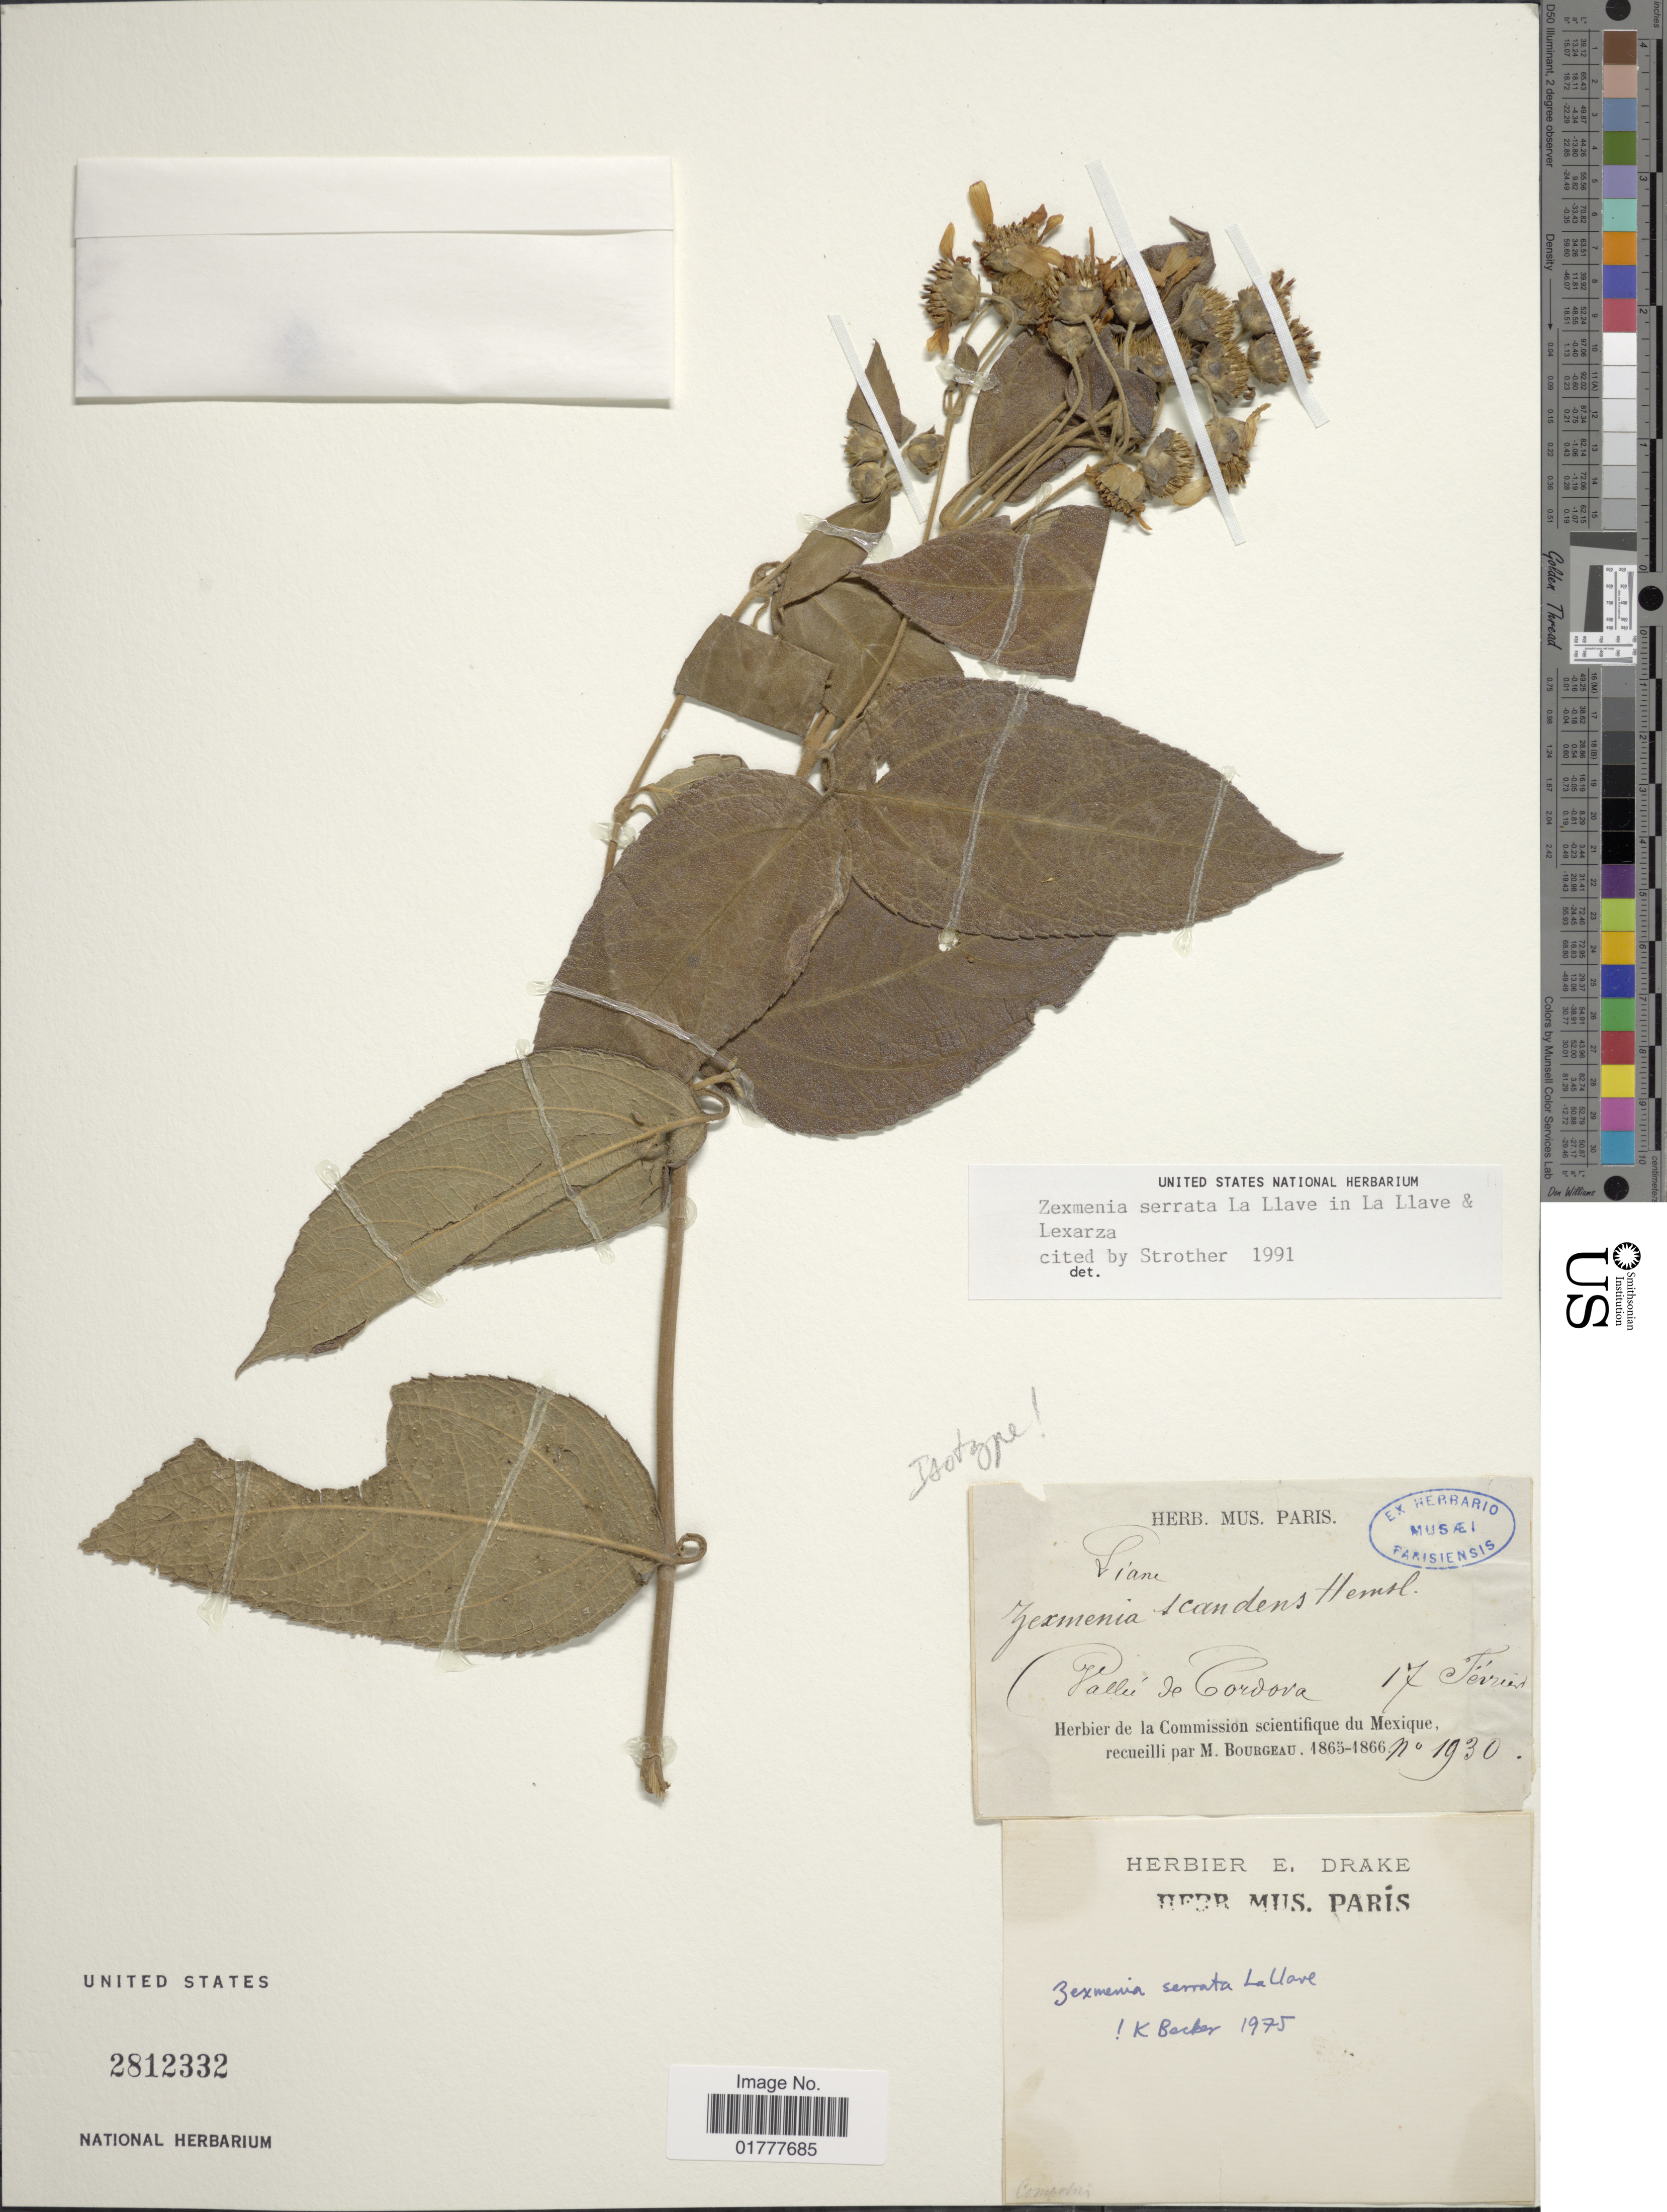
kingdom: Plantae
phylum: Tracheophyta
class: Magnoliopsida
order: Asterales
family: Asteraceae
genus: Zexmenia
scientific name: Zexmenia serrata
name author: La Llave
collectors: M. Bourgeau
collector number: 1930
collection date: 1865-02-17/1866-02-17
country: Mexico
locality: Vallee de Cordova.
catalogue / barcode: US 2812332